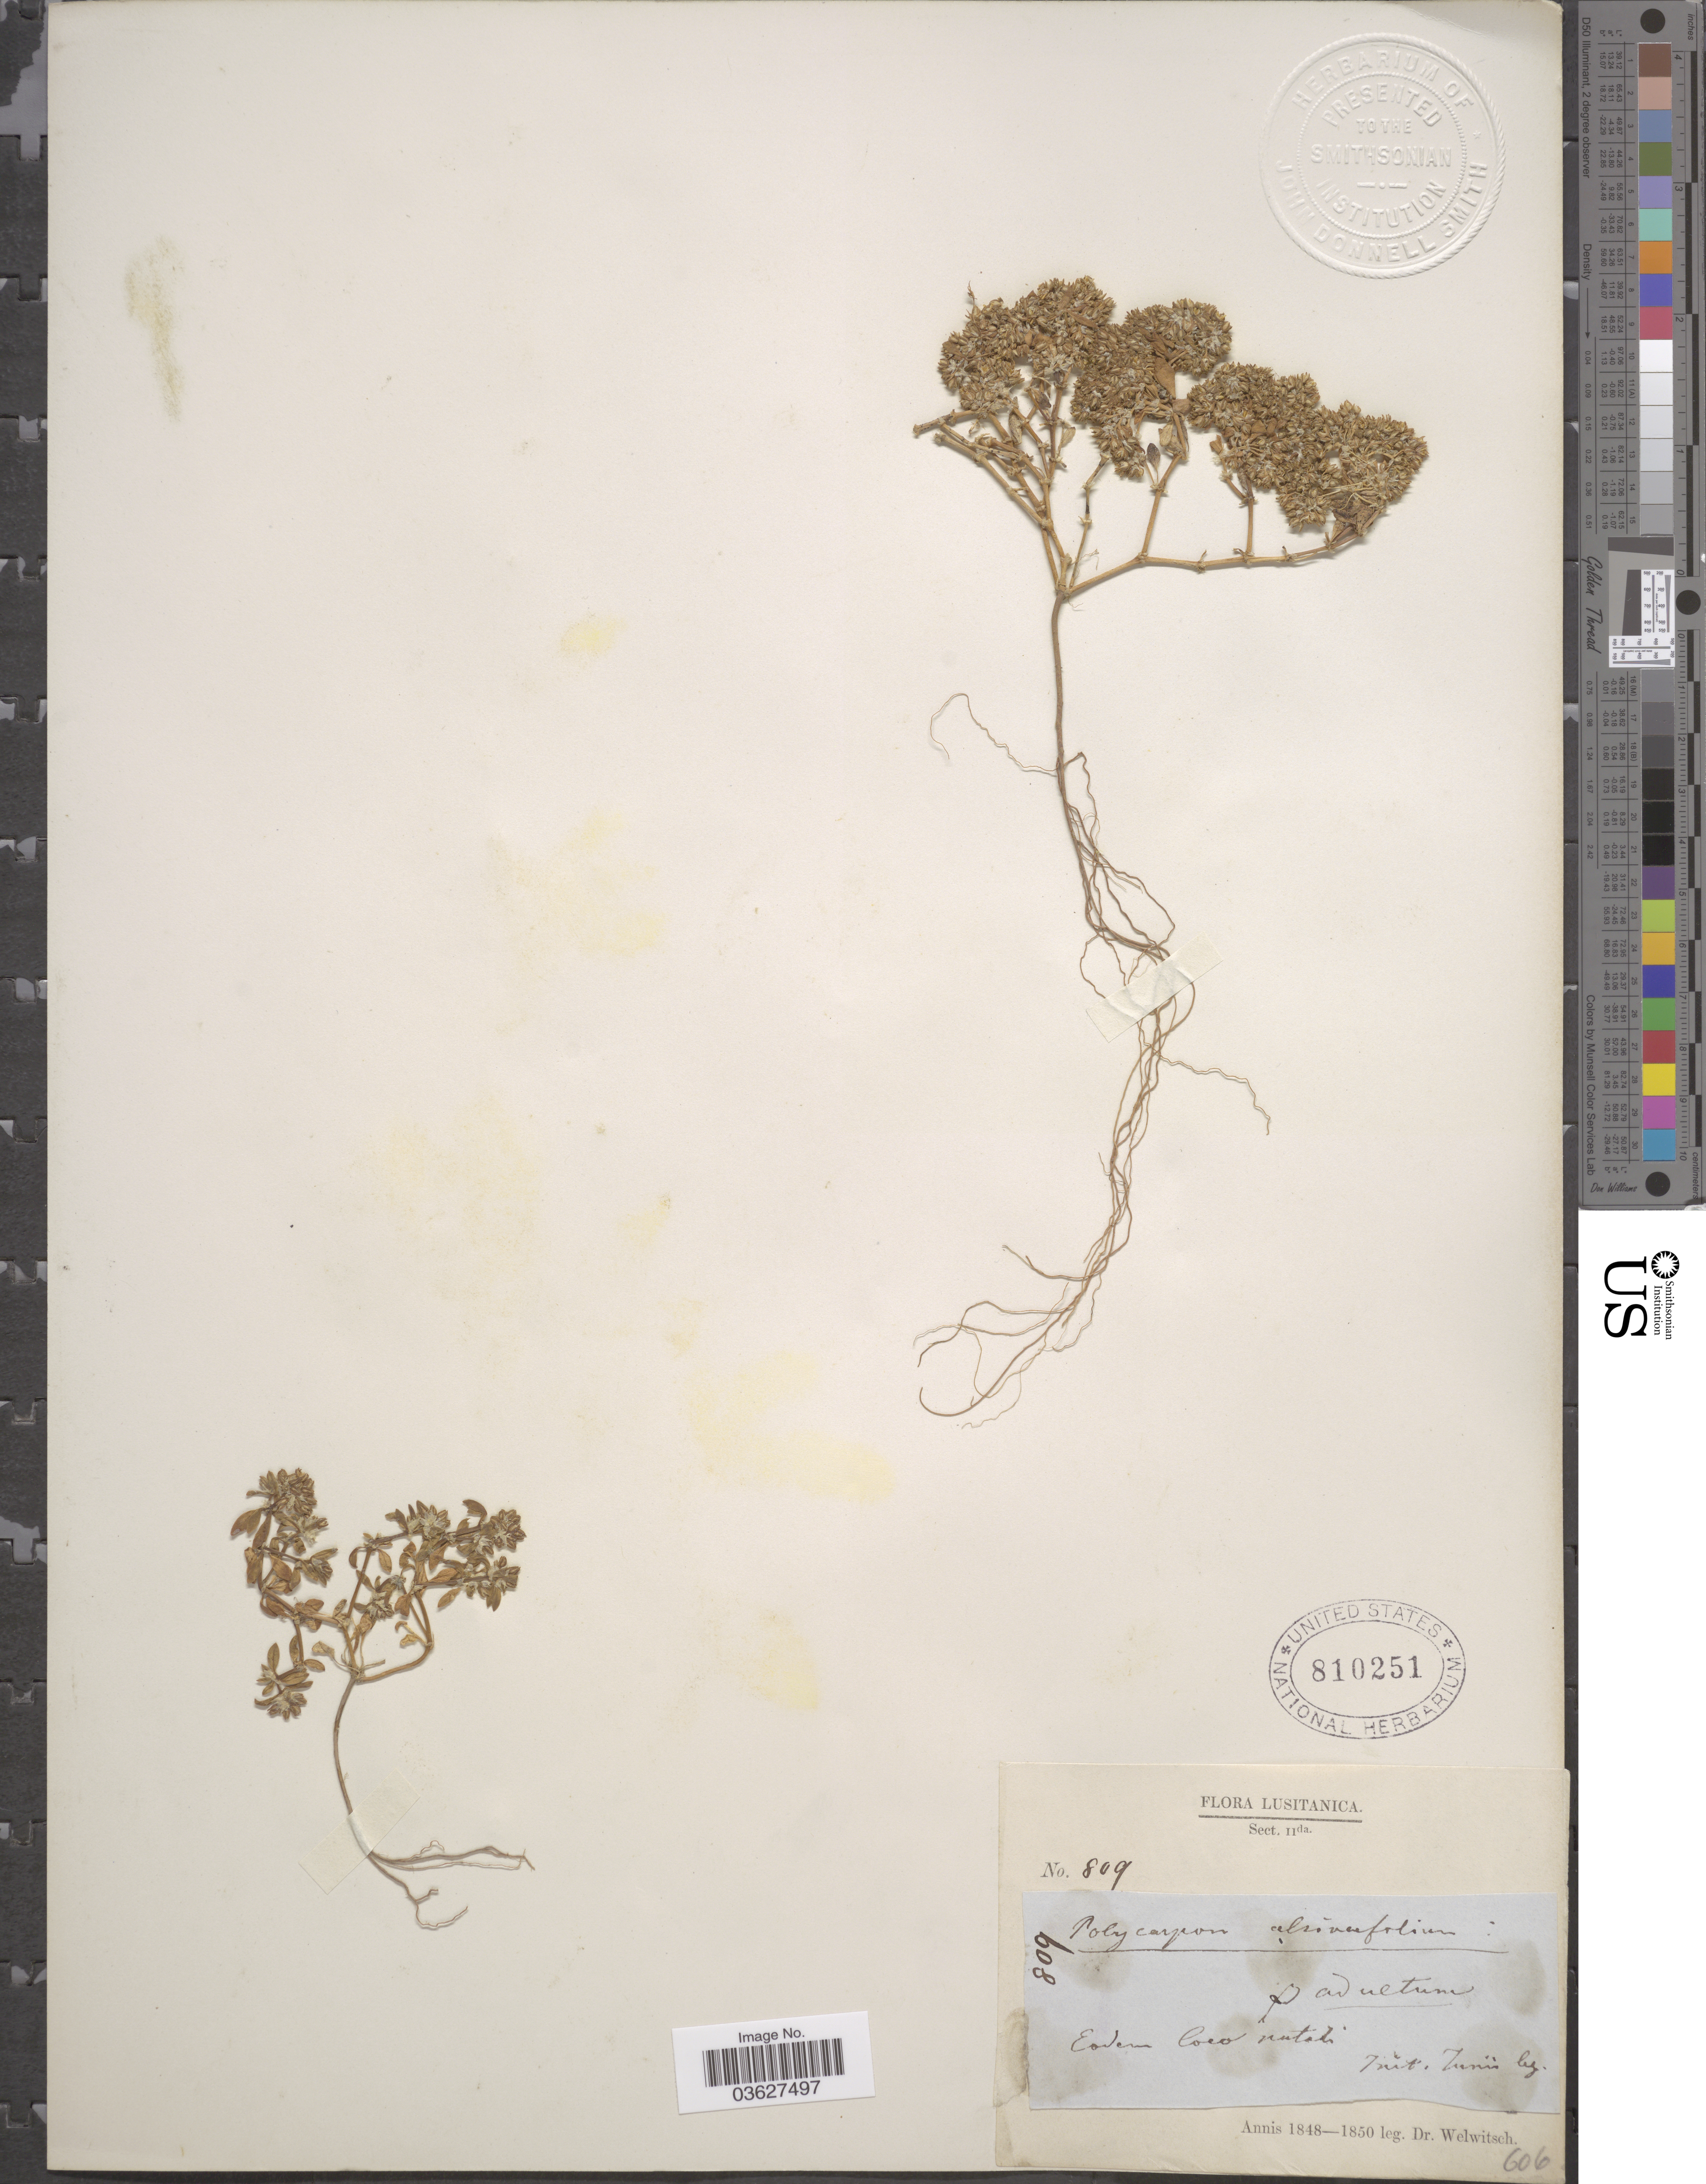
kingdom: Plantae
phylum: Tracheophyta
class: Magnoliopsida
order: Caryophyllales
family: Caryophyllaceae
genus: Polycarpon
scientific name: Polycarpon alsinifolium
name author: (Biv.) DC.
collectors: -. Welwitsch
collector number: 809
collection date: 1848-06/1850-06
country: Portugal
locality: Lusitanica. Eoden Coco nutah. [interpreted]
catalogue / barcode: US 810251